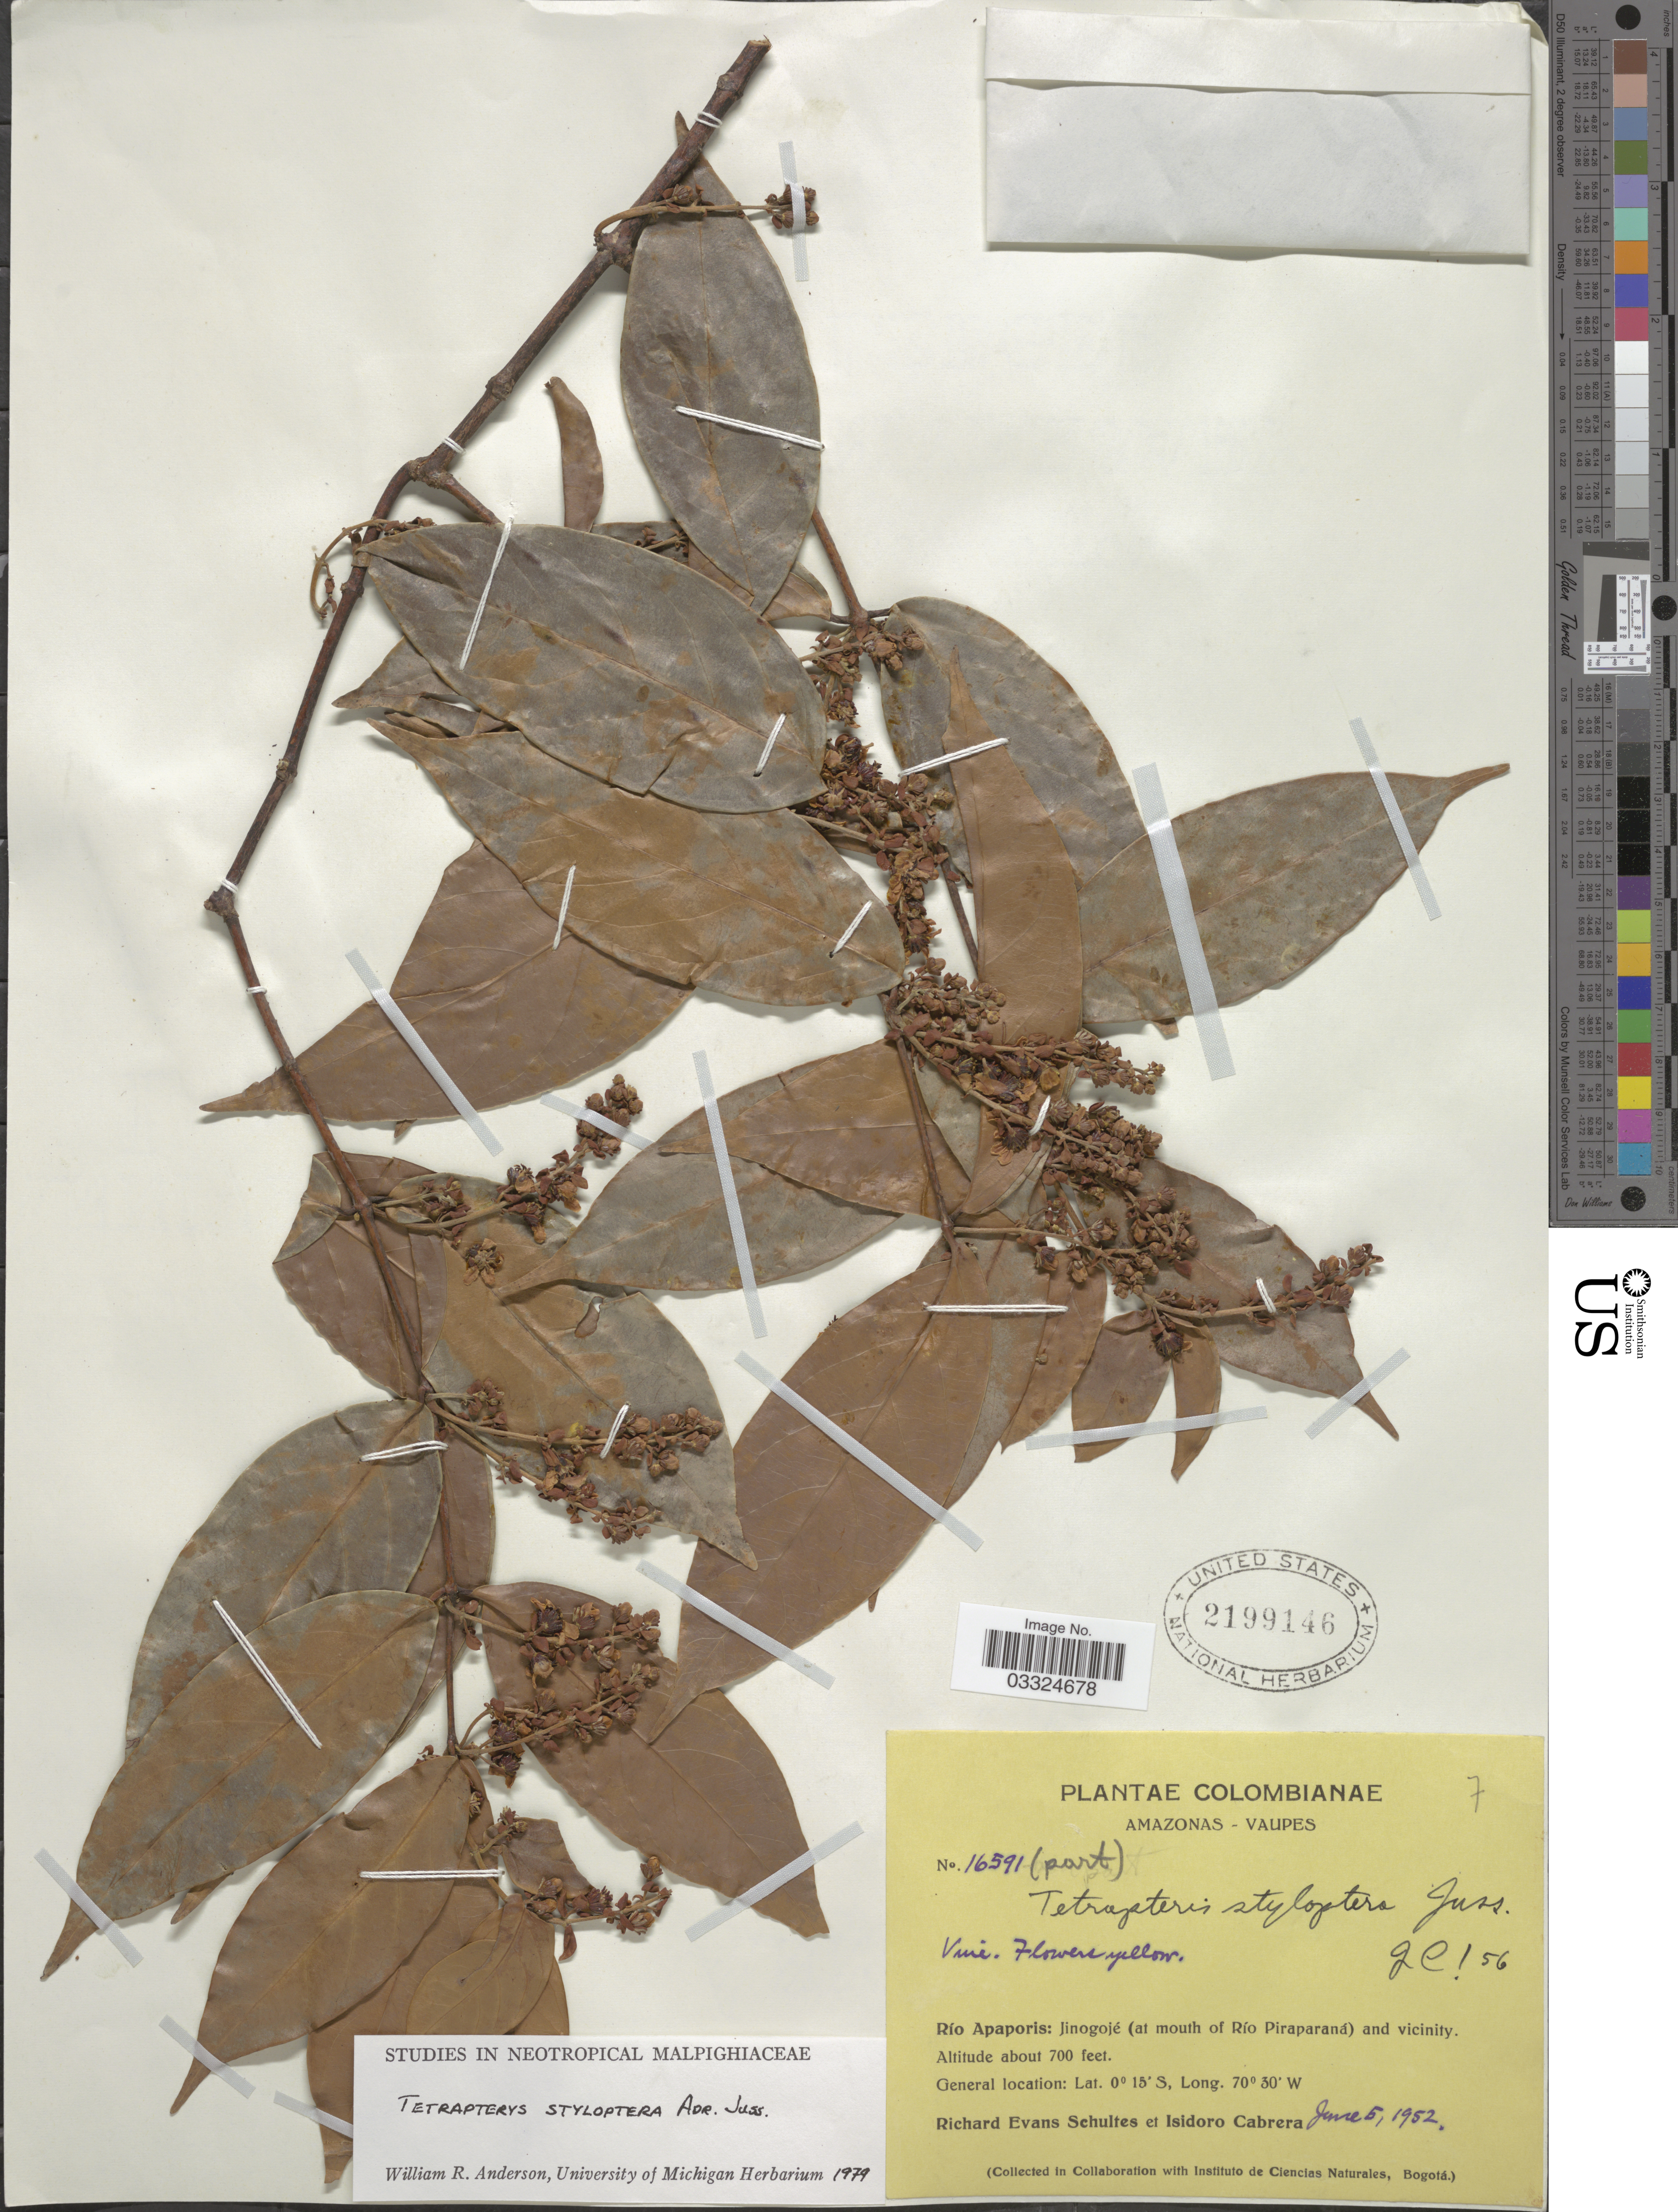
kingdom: Plantae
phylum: Tracheophyta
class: Magnoliopsida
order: Malpighiales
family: Malpighiaceae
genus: Glicophyllum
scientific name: Glicophyllum stylopterum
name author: (A. Juss.) R.F. Almeida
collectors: R. E. Schultes & I. Cabrera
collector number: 16591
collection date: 1952-06-05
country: Colombia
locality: Amazonas - Vaupes. Río Apaporis: Jinogojé (at mouth of Río Piraparaná) and vicinity.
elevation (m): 213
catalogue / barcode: US 2199146